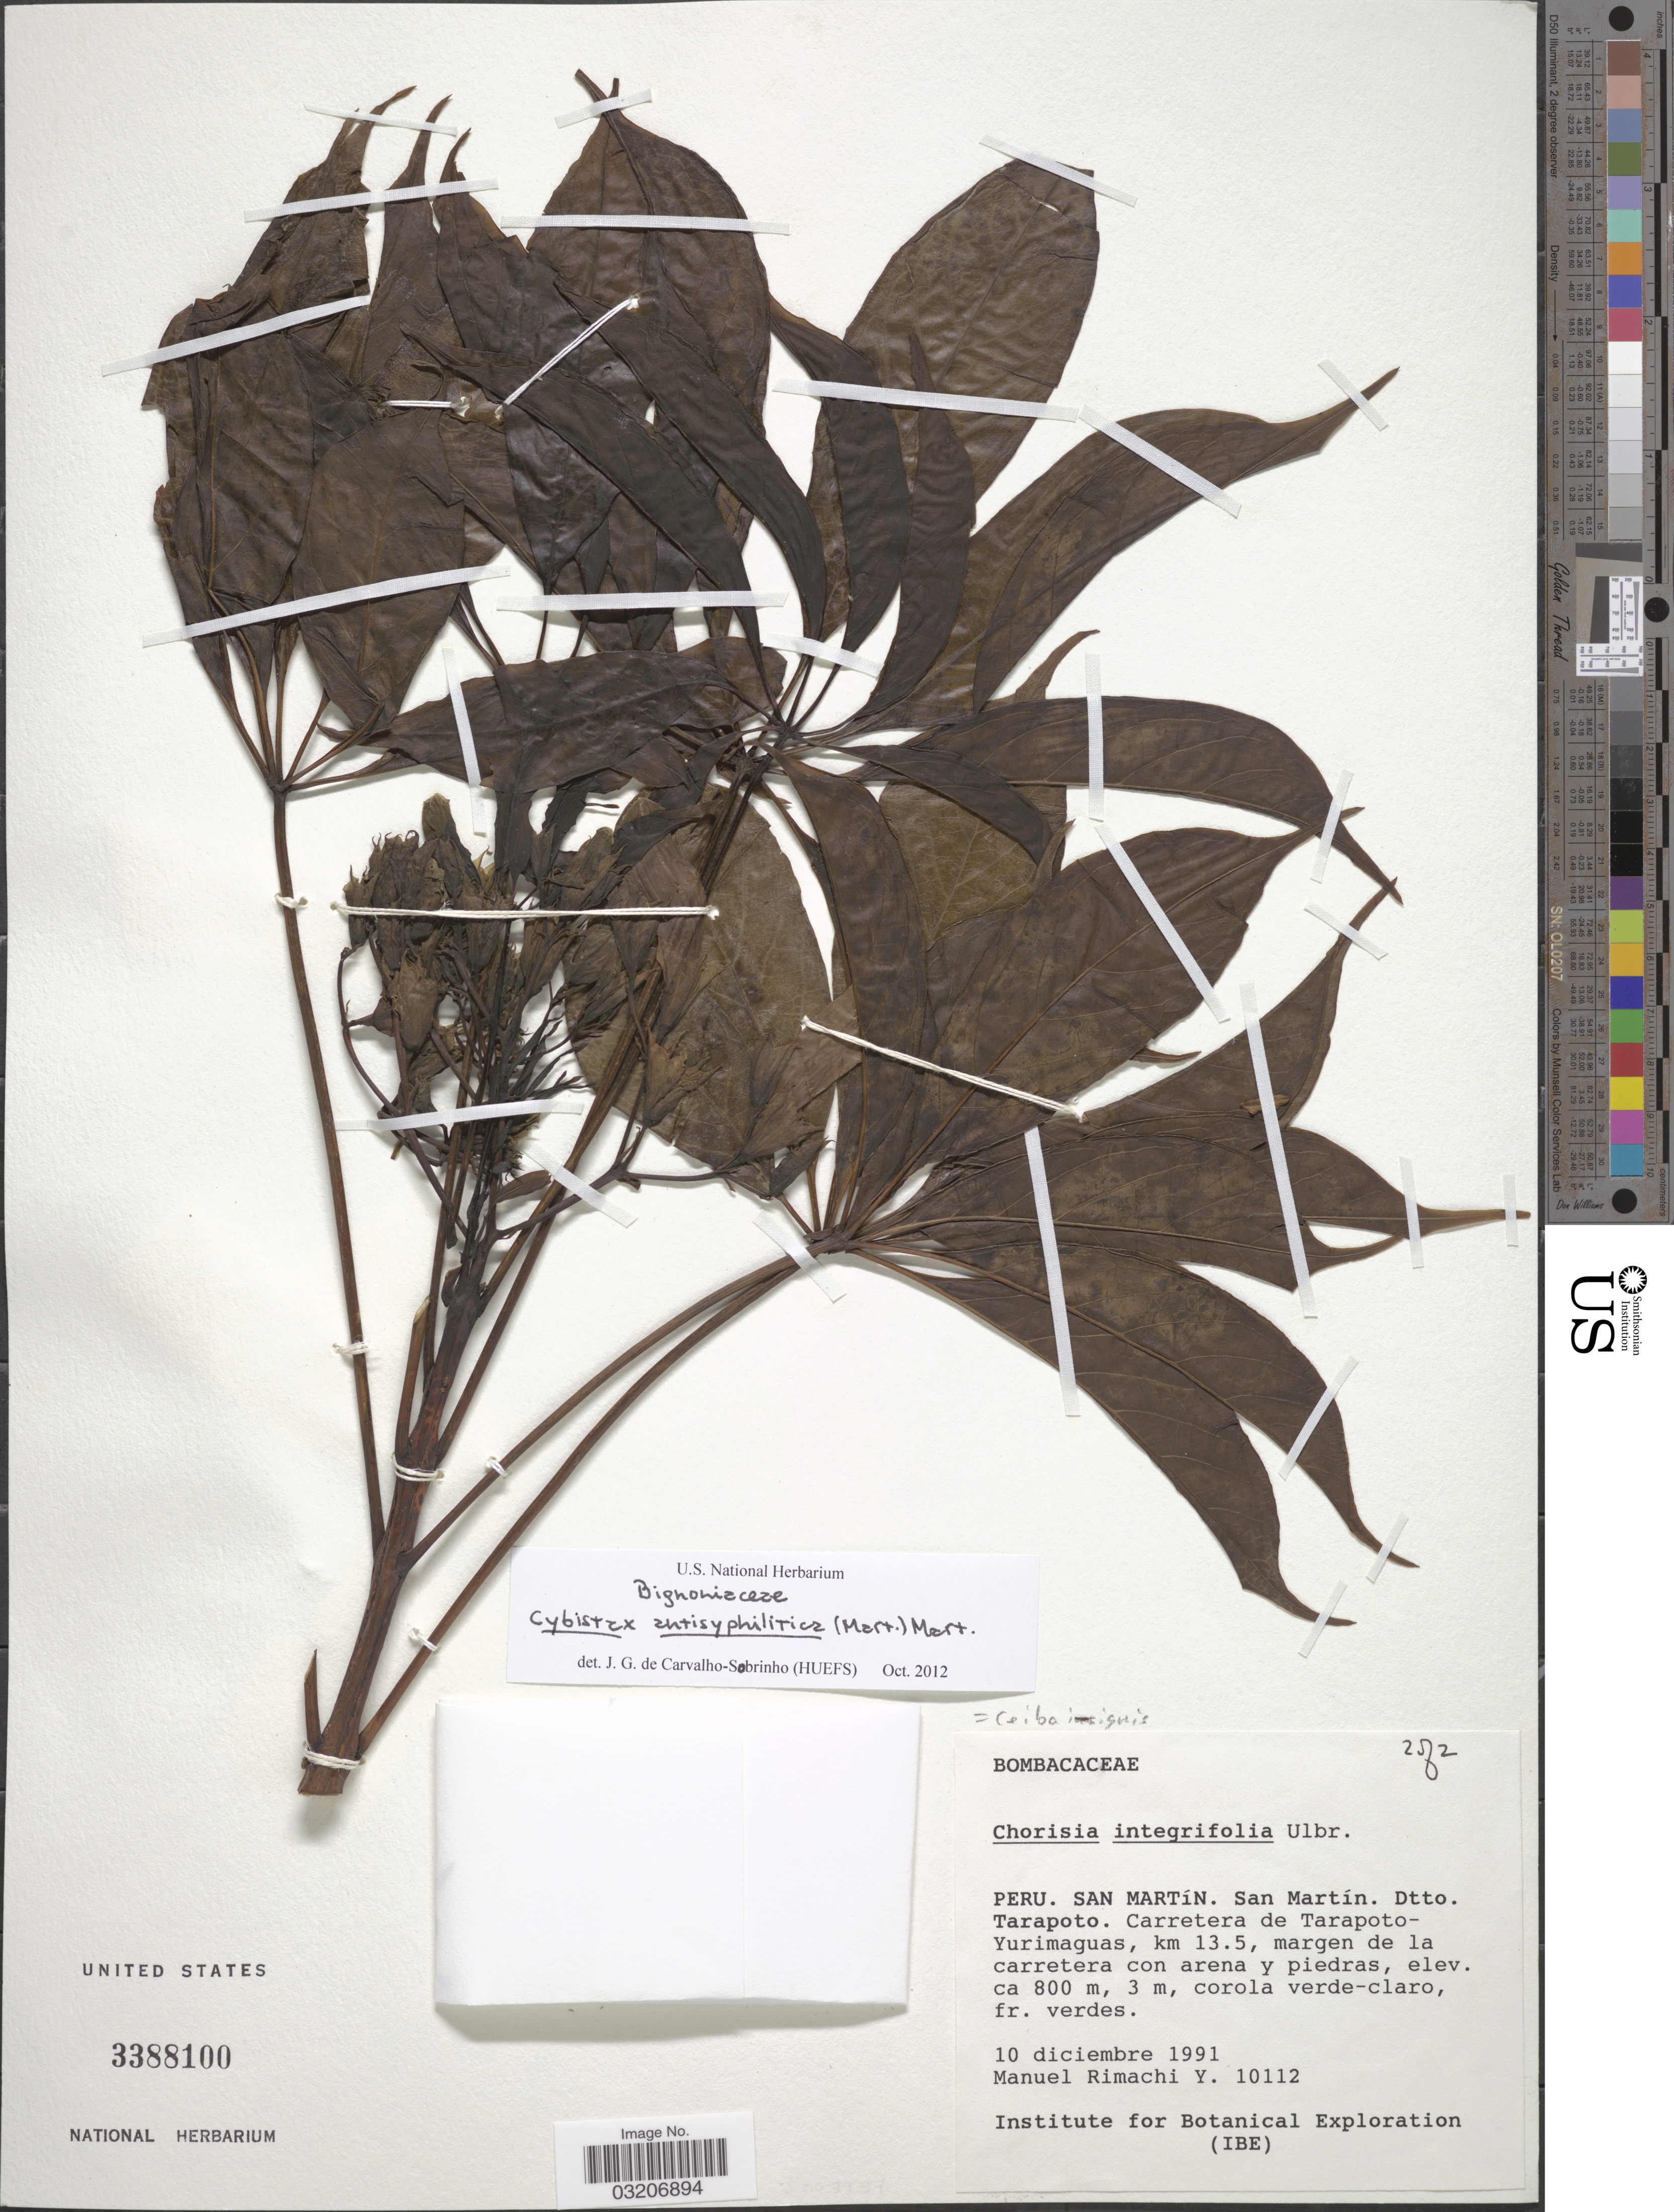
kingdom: Plantae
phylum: Tracheophyta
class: Magnoliopsida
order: Lamiales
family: Bignoniaceae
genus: Cybistax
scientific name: Cybistax antisyphilitica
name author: (Mart.) DC.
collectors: M. Rimachi Y.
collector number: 10112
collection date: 1991-12-10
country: Peru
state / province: San Martín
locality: San Martín. Dtto. Tarapoto. Carretera de Tarapoto-Yurimaguas, km 13.5, margen de la carretera con arena y piedras.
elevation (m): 800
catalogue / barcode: US 3388100